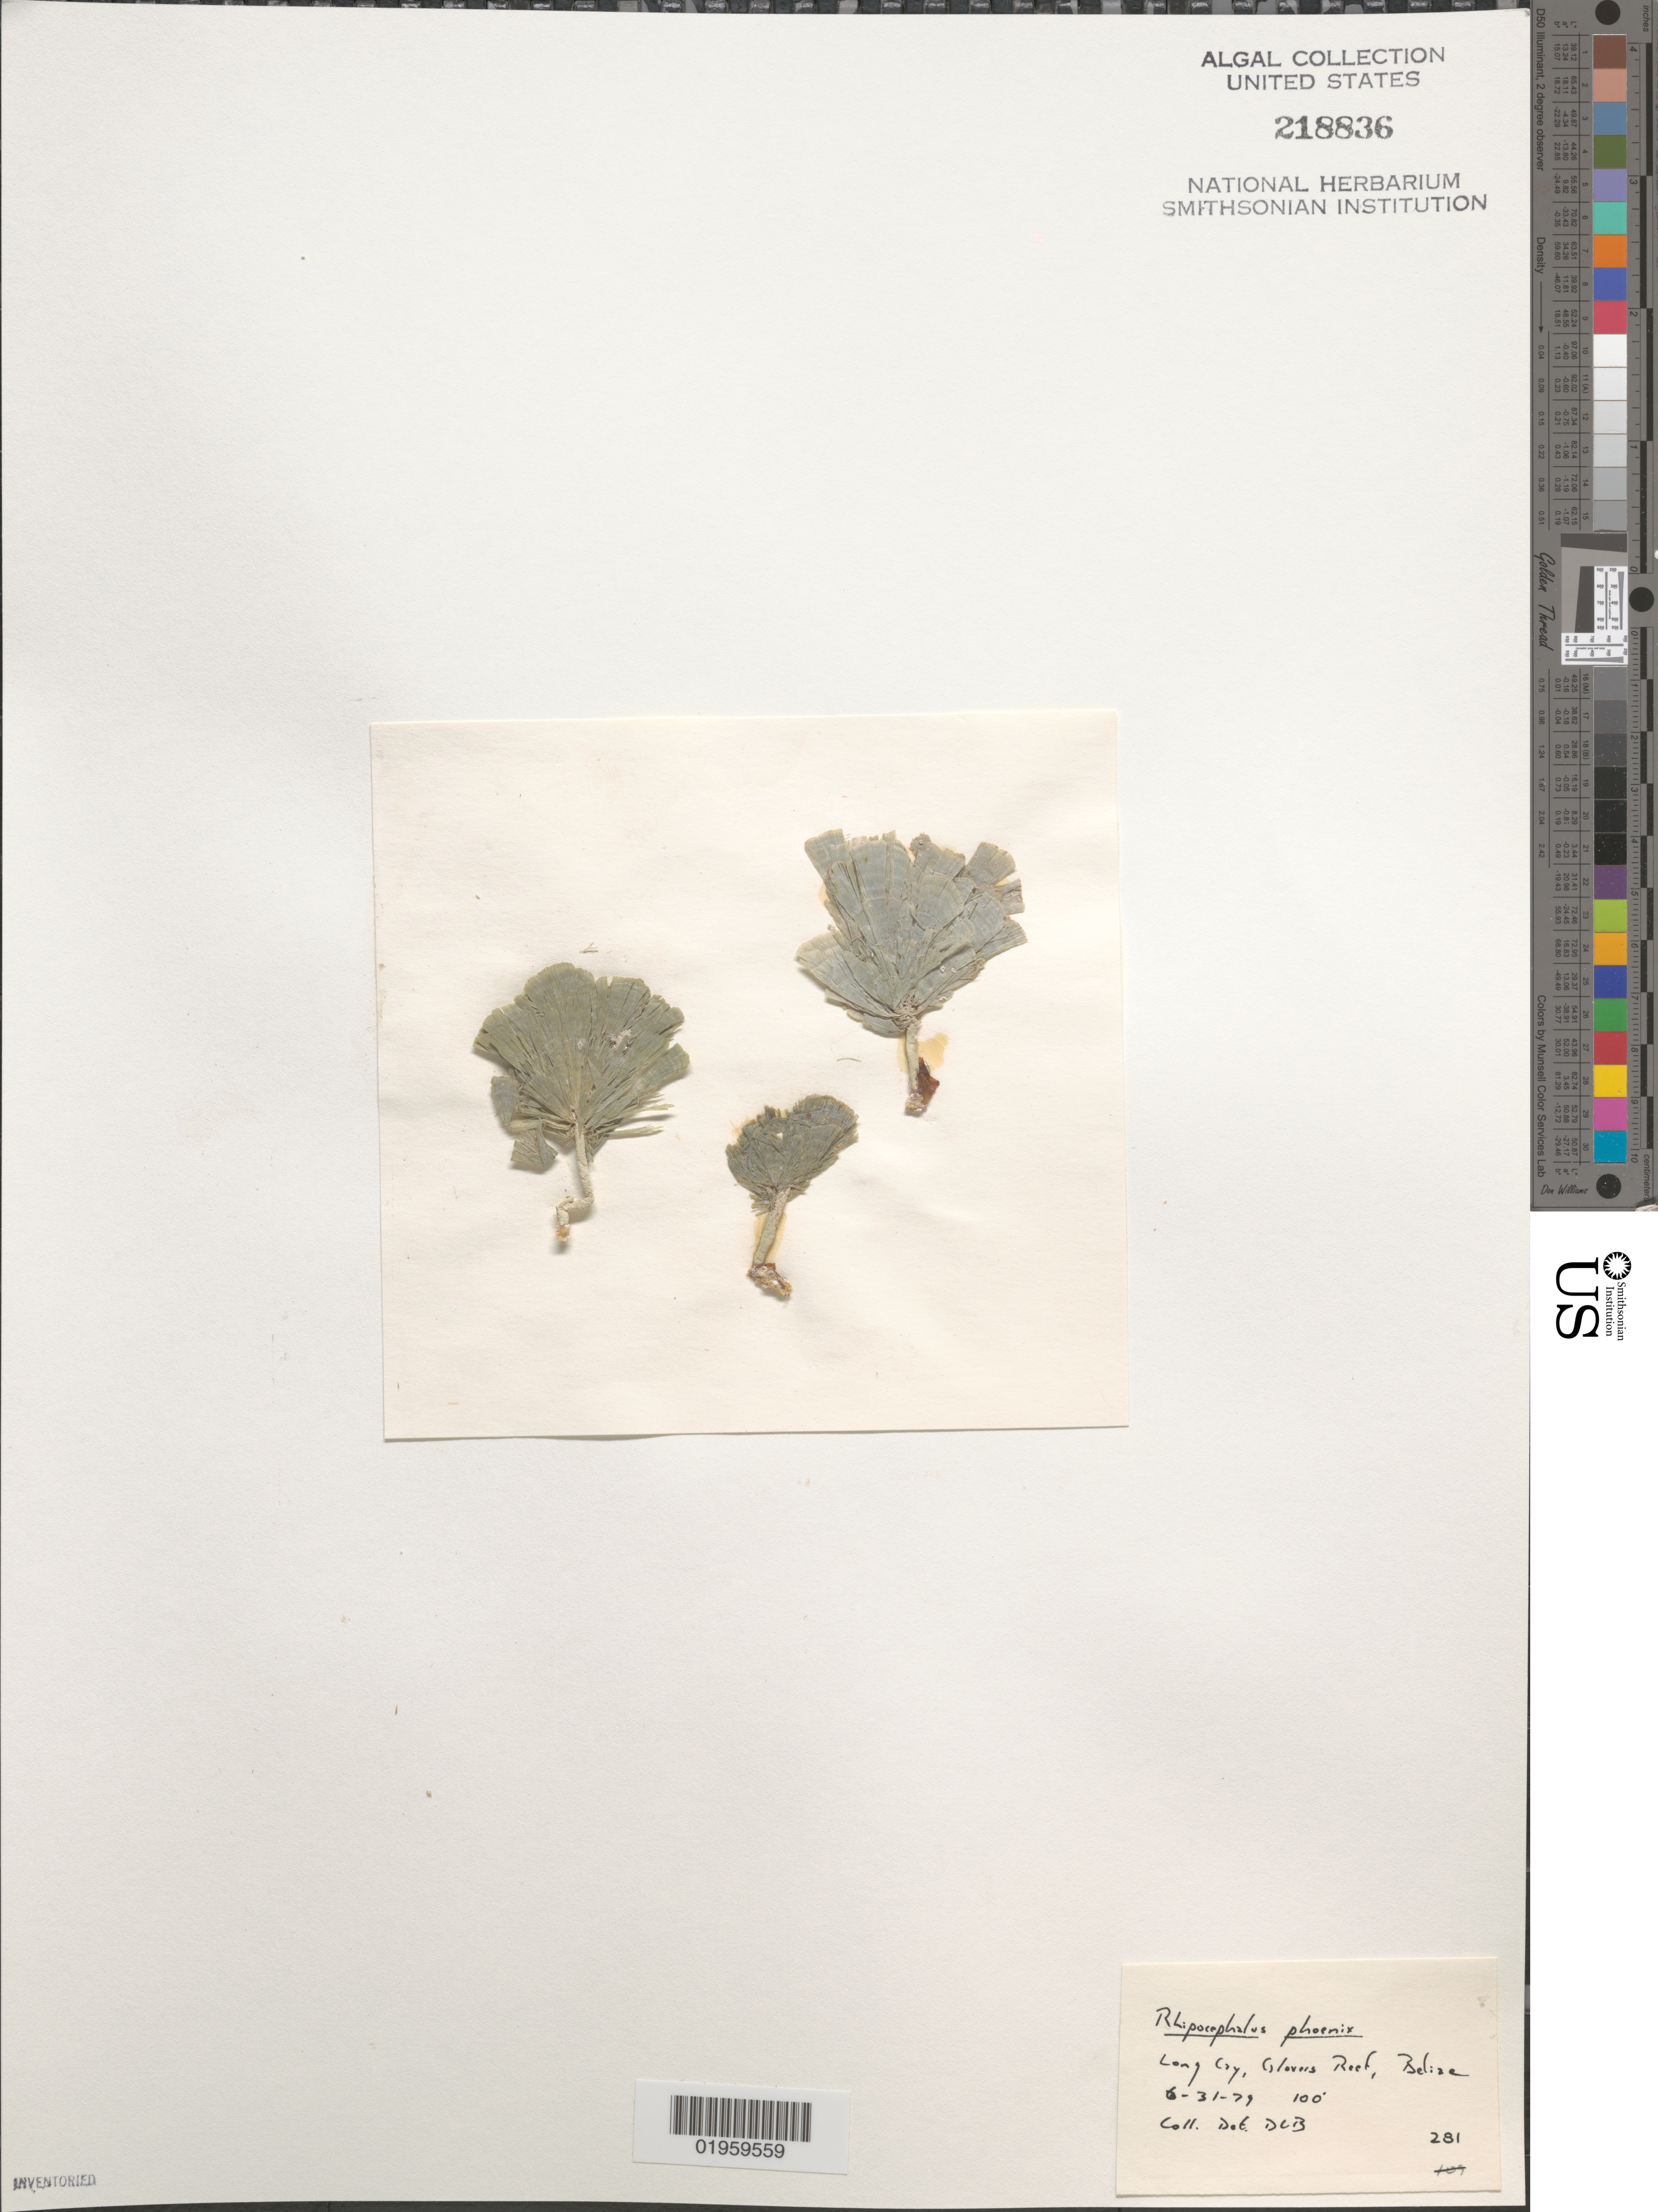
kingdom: Plantae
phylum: Chlorophyta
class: Ulvophyceae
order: Bryopsidales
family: Udoteaceae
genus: Rhipocephalus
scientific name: Rhipocephalus phoenix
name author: (J. Ellis & Sol.) Kütz.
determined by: Ballantine, D. L.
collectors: D.L. Ballantine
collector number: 281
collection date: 1979-06-30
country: Belize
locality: Long Cay, Glovers Reef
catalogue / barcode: US 218836